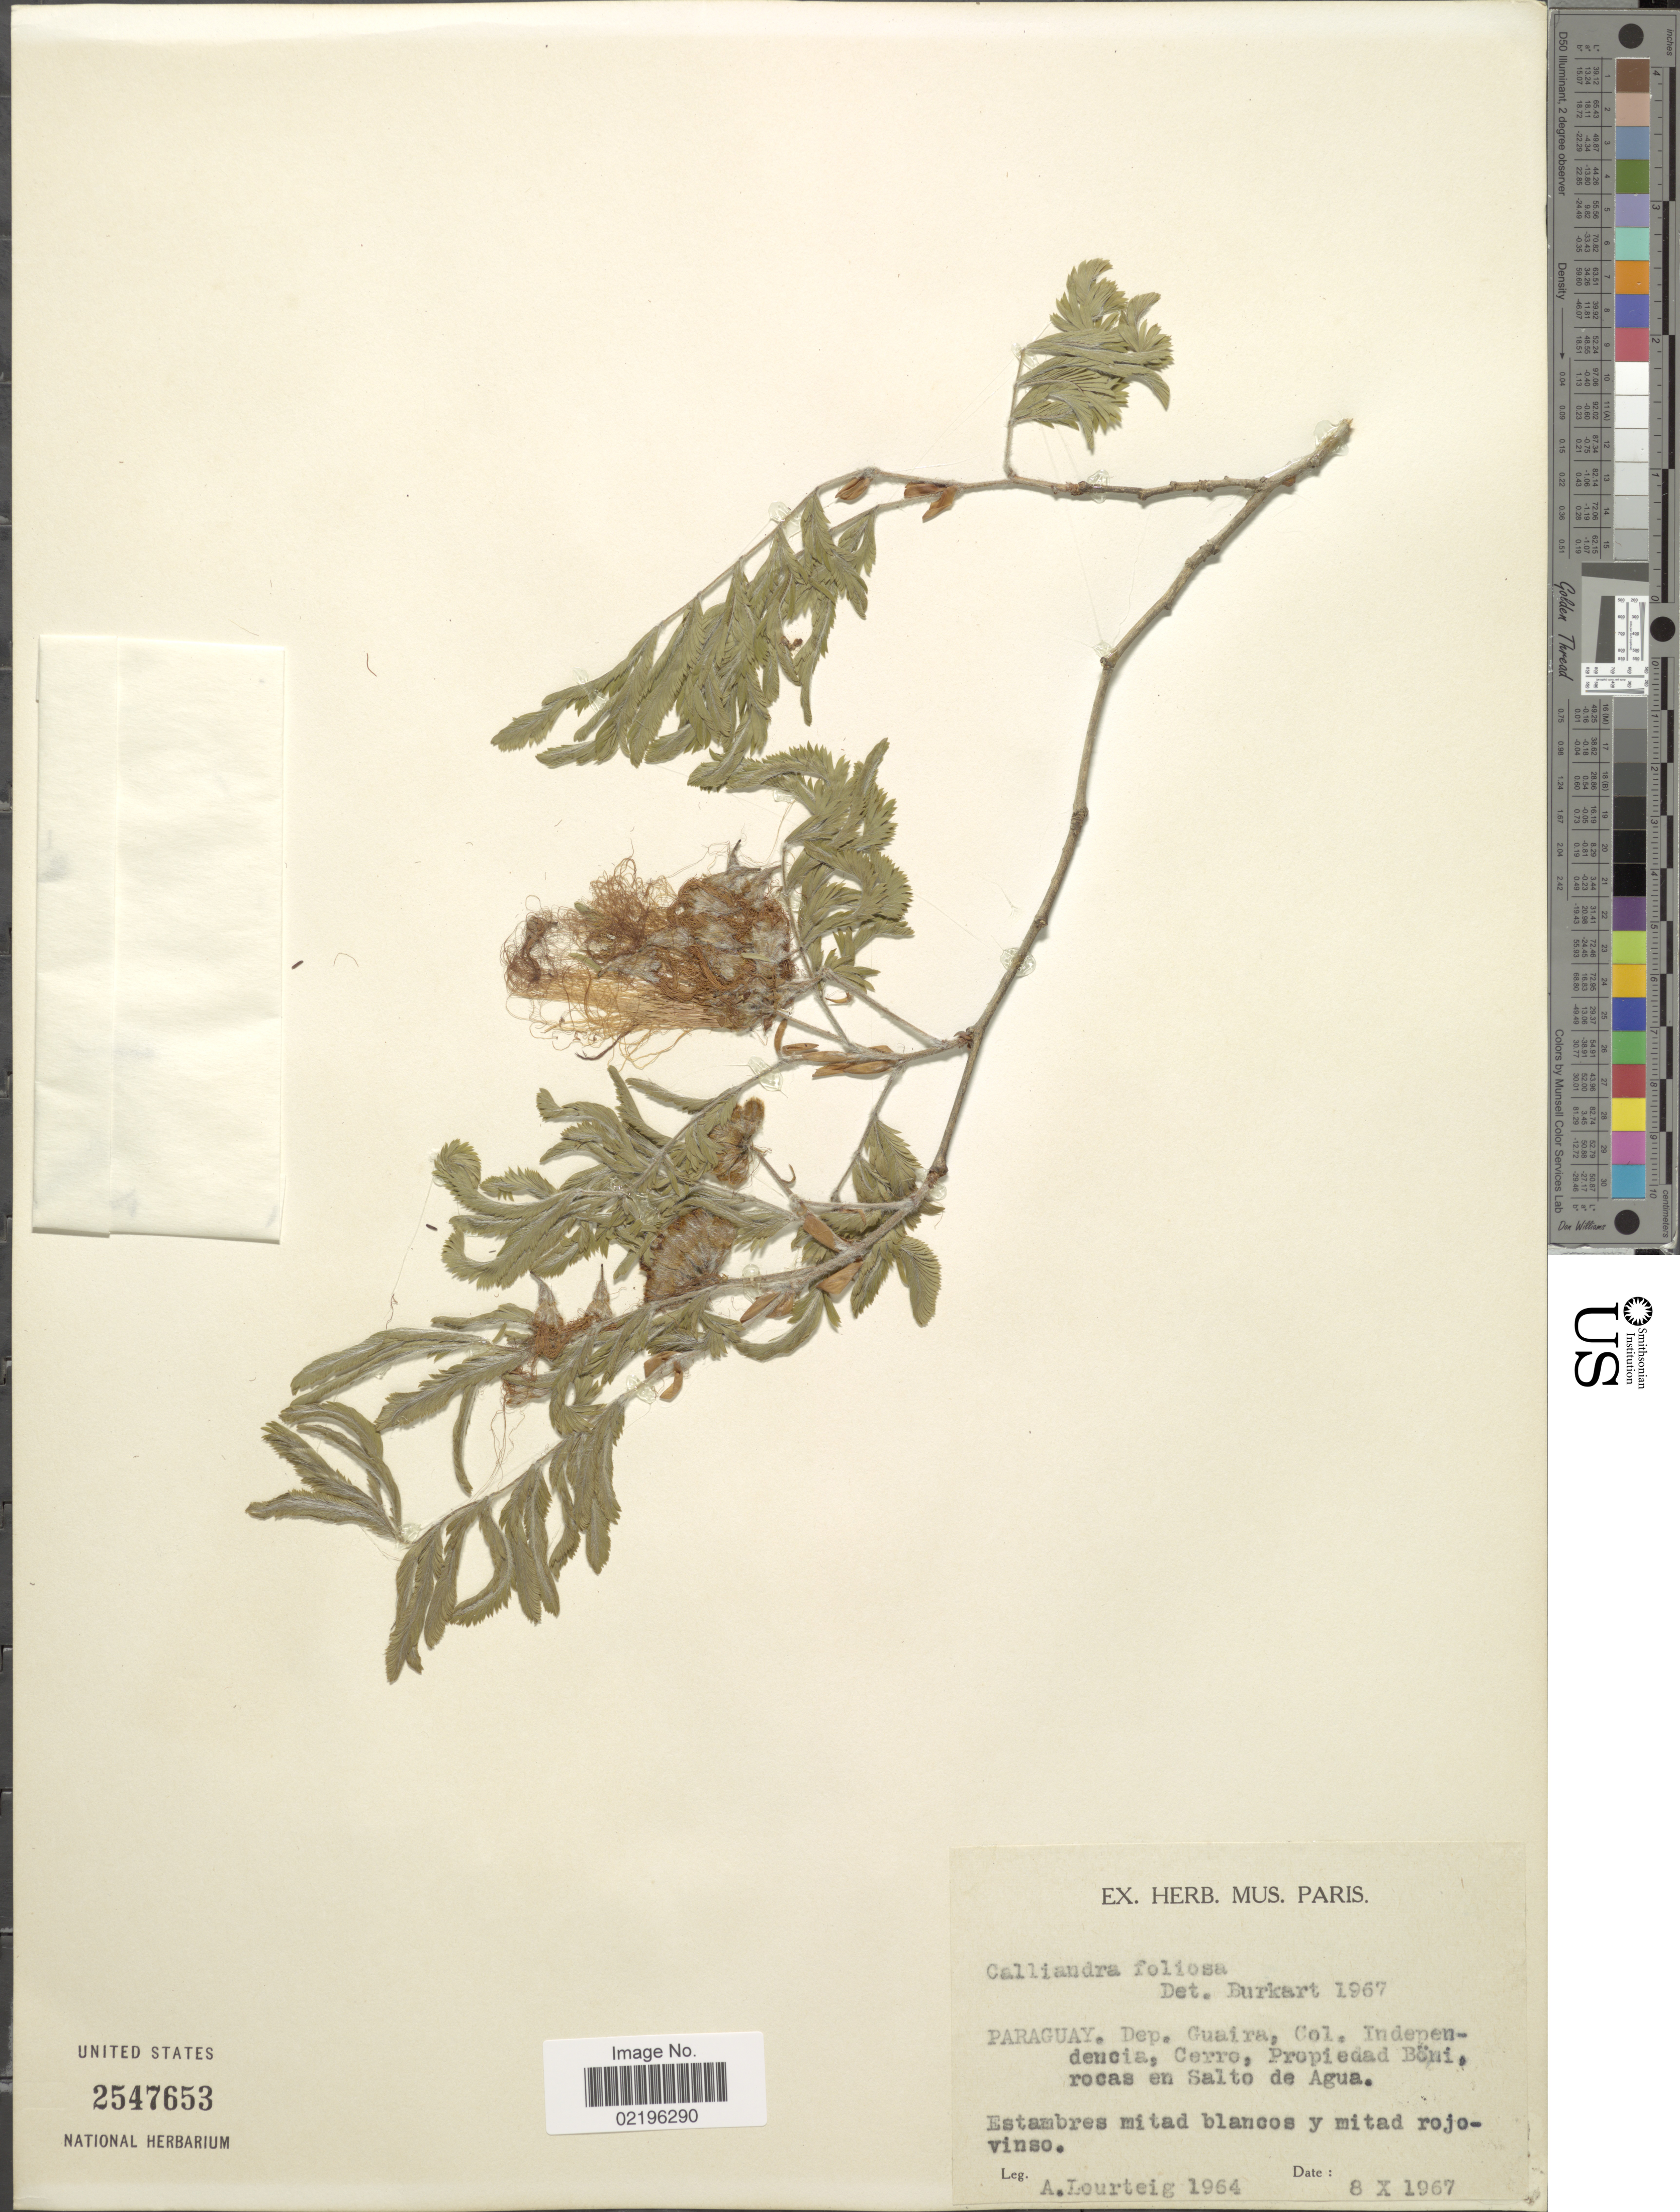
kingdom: Plantae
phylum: Tracheophyta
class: Magnoliopsida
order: Fabales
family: Fabaceae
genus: Calliandra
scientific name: Calliandra foliolosa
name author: Benth.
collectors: A. Lourteig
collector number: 1964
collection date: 1967-10-08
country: Paraguay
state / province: Guaira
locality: Dep. guaira, Col. Independencia, Cerro, Propiedad Boni, rocas en Salto de Agua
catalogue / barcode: US 2547653